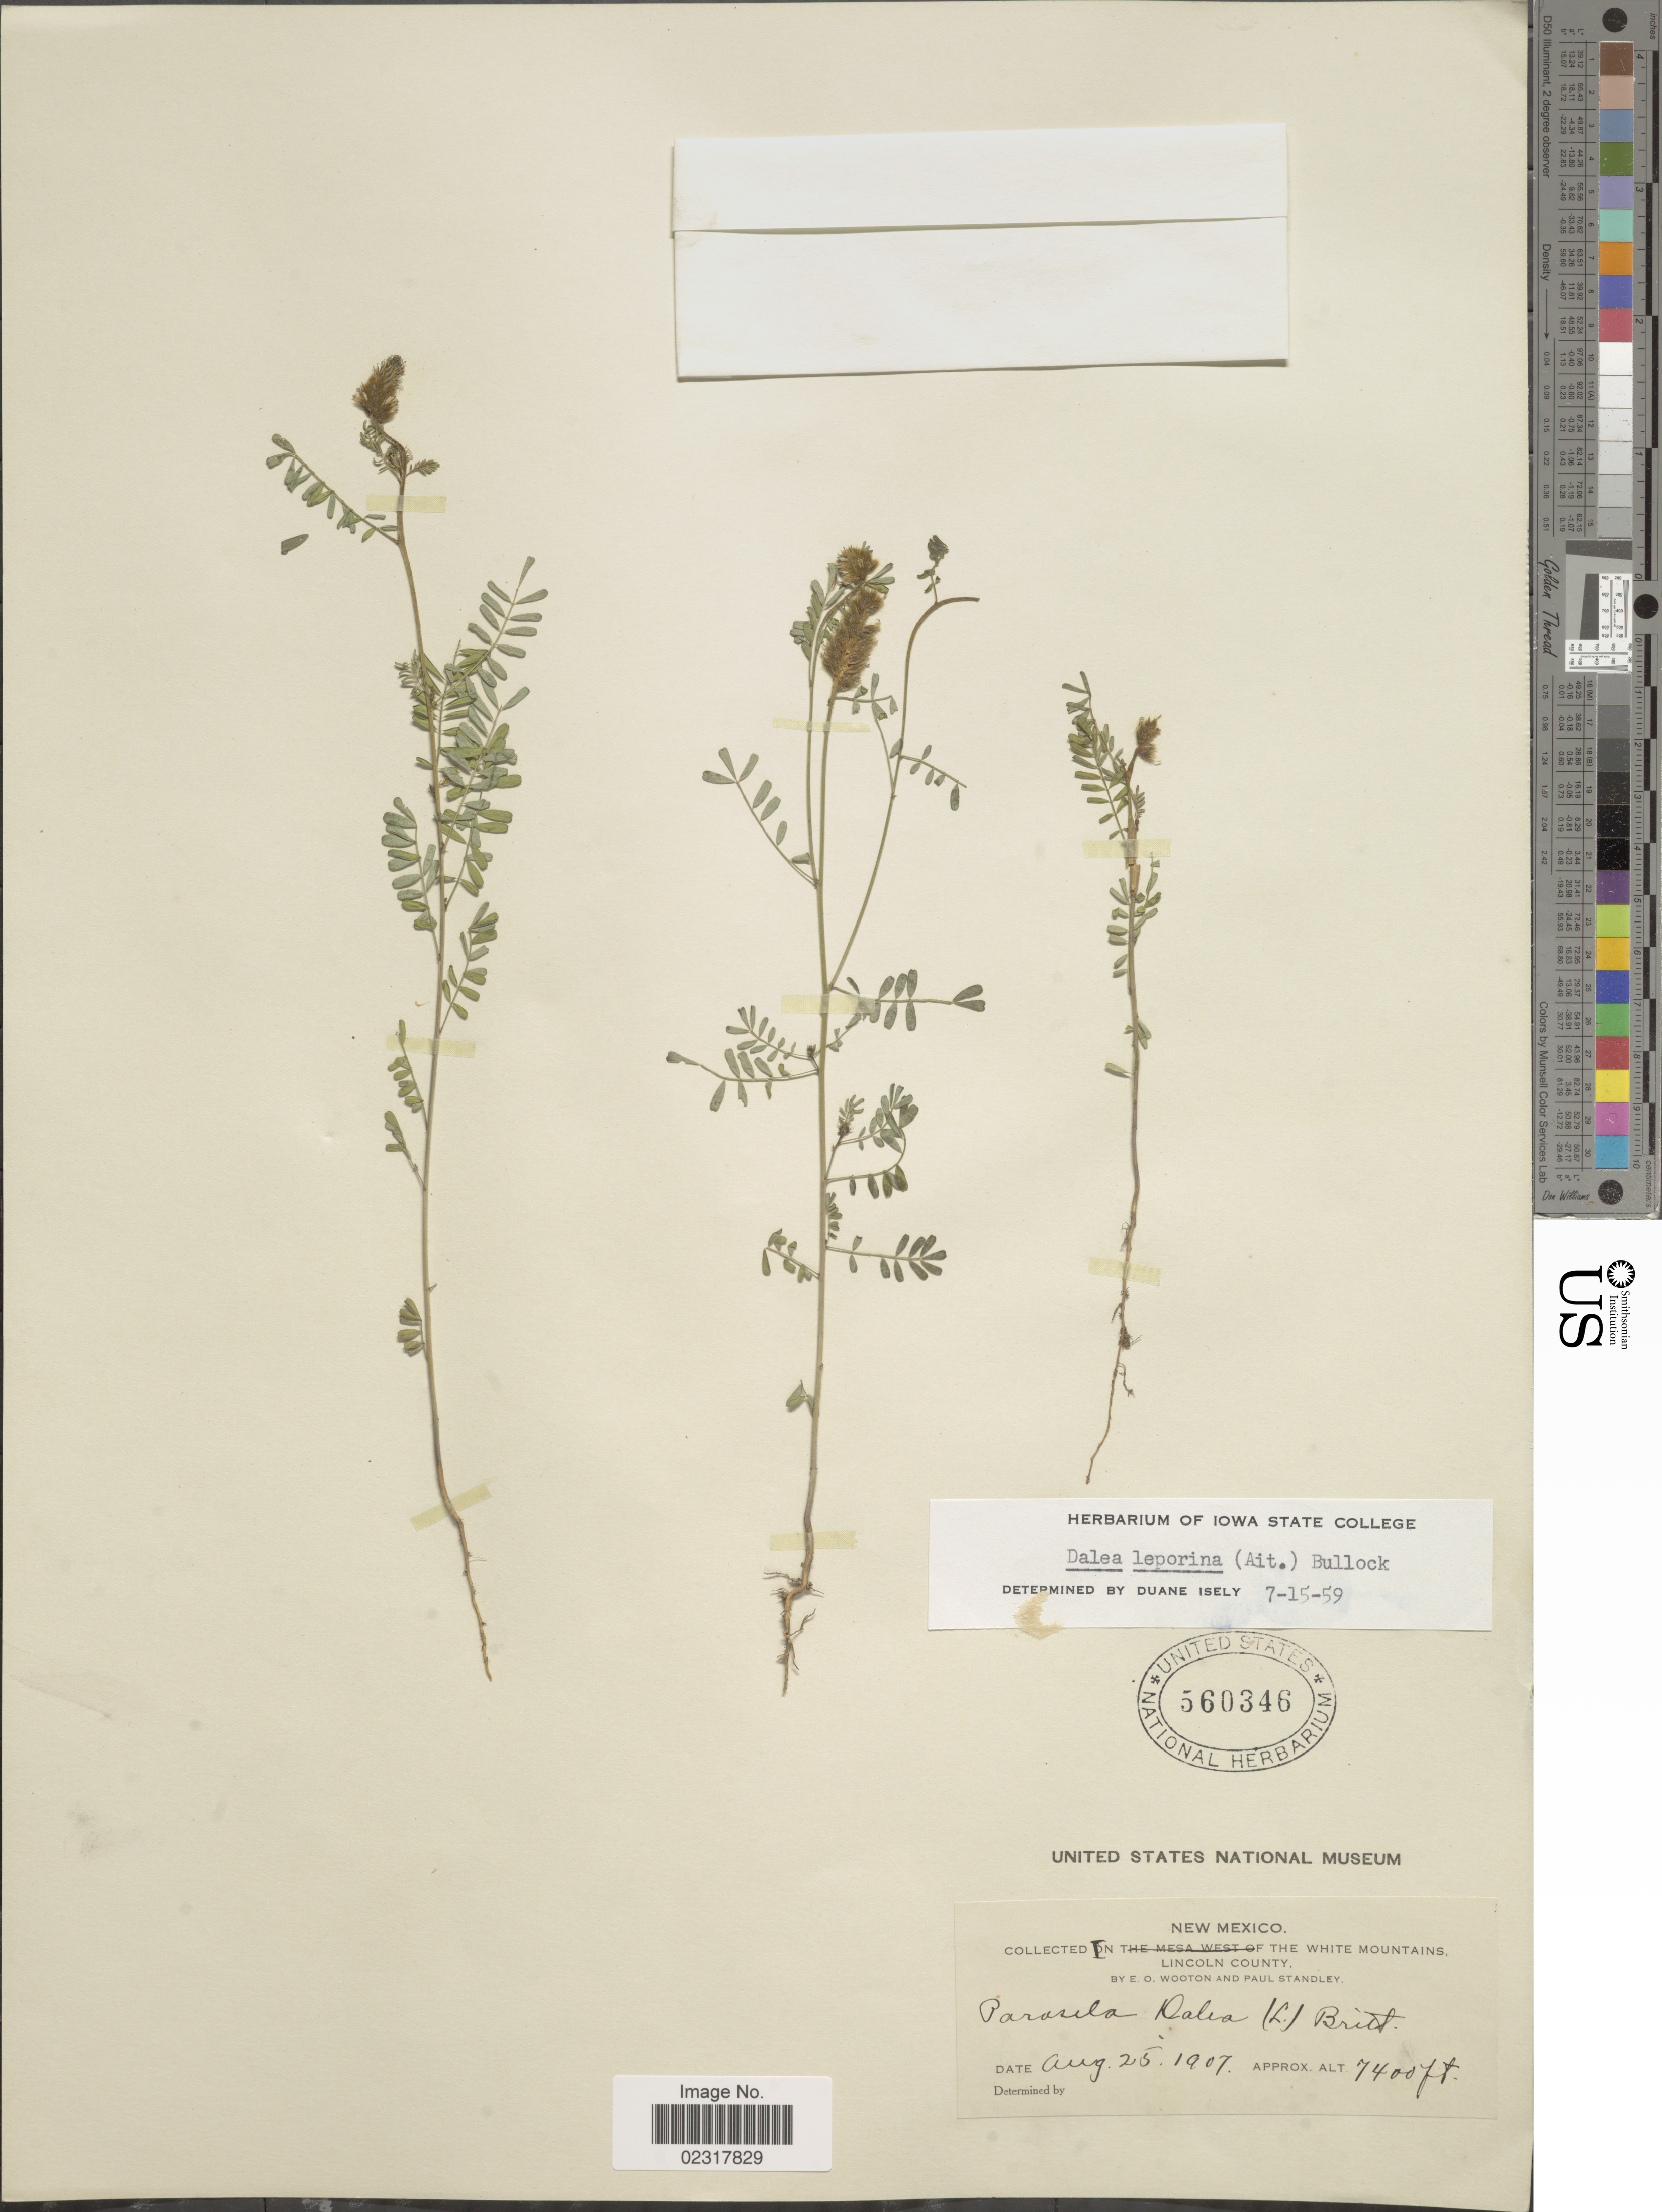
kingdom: Plantae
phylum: Tracheophyta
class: Magnoliopsida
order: Fabales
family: Fabaceae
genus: Dalea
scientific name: Dalea leporina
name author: (Aiton) Bullock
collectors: E. O. Wooton & P. C. Standley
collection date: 1907-08-25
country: United States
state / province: New Mexico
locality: In the White Mountains. Lincoln County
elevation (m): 2256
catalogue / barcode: US 560346